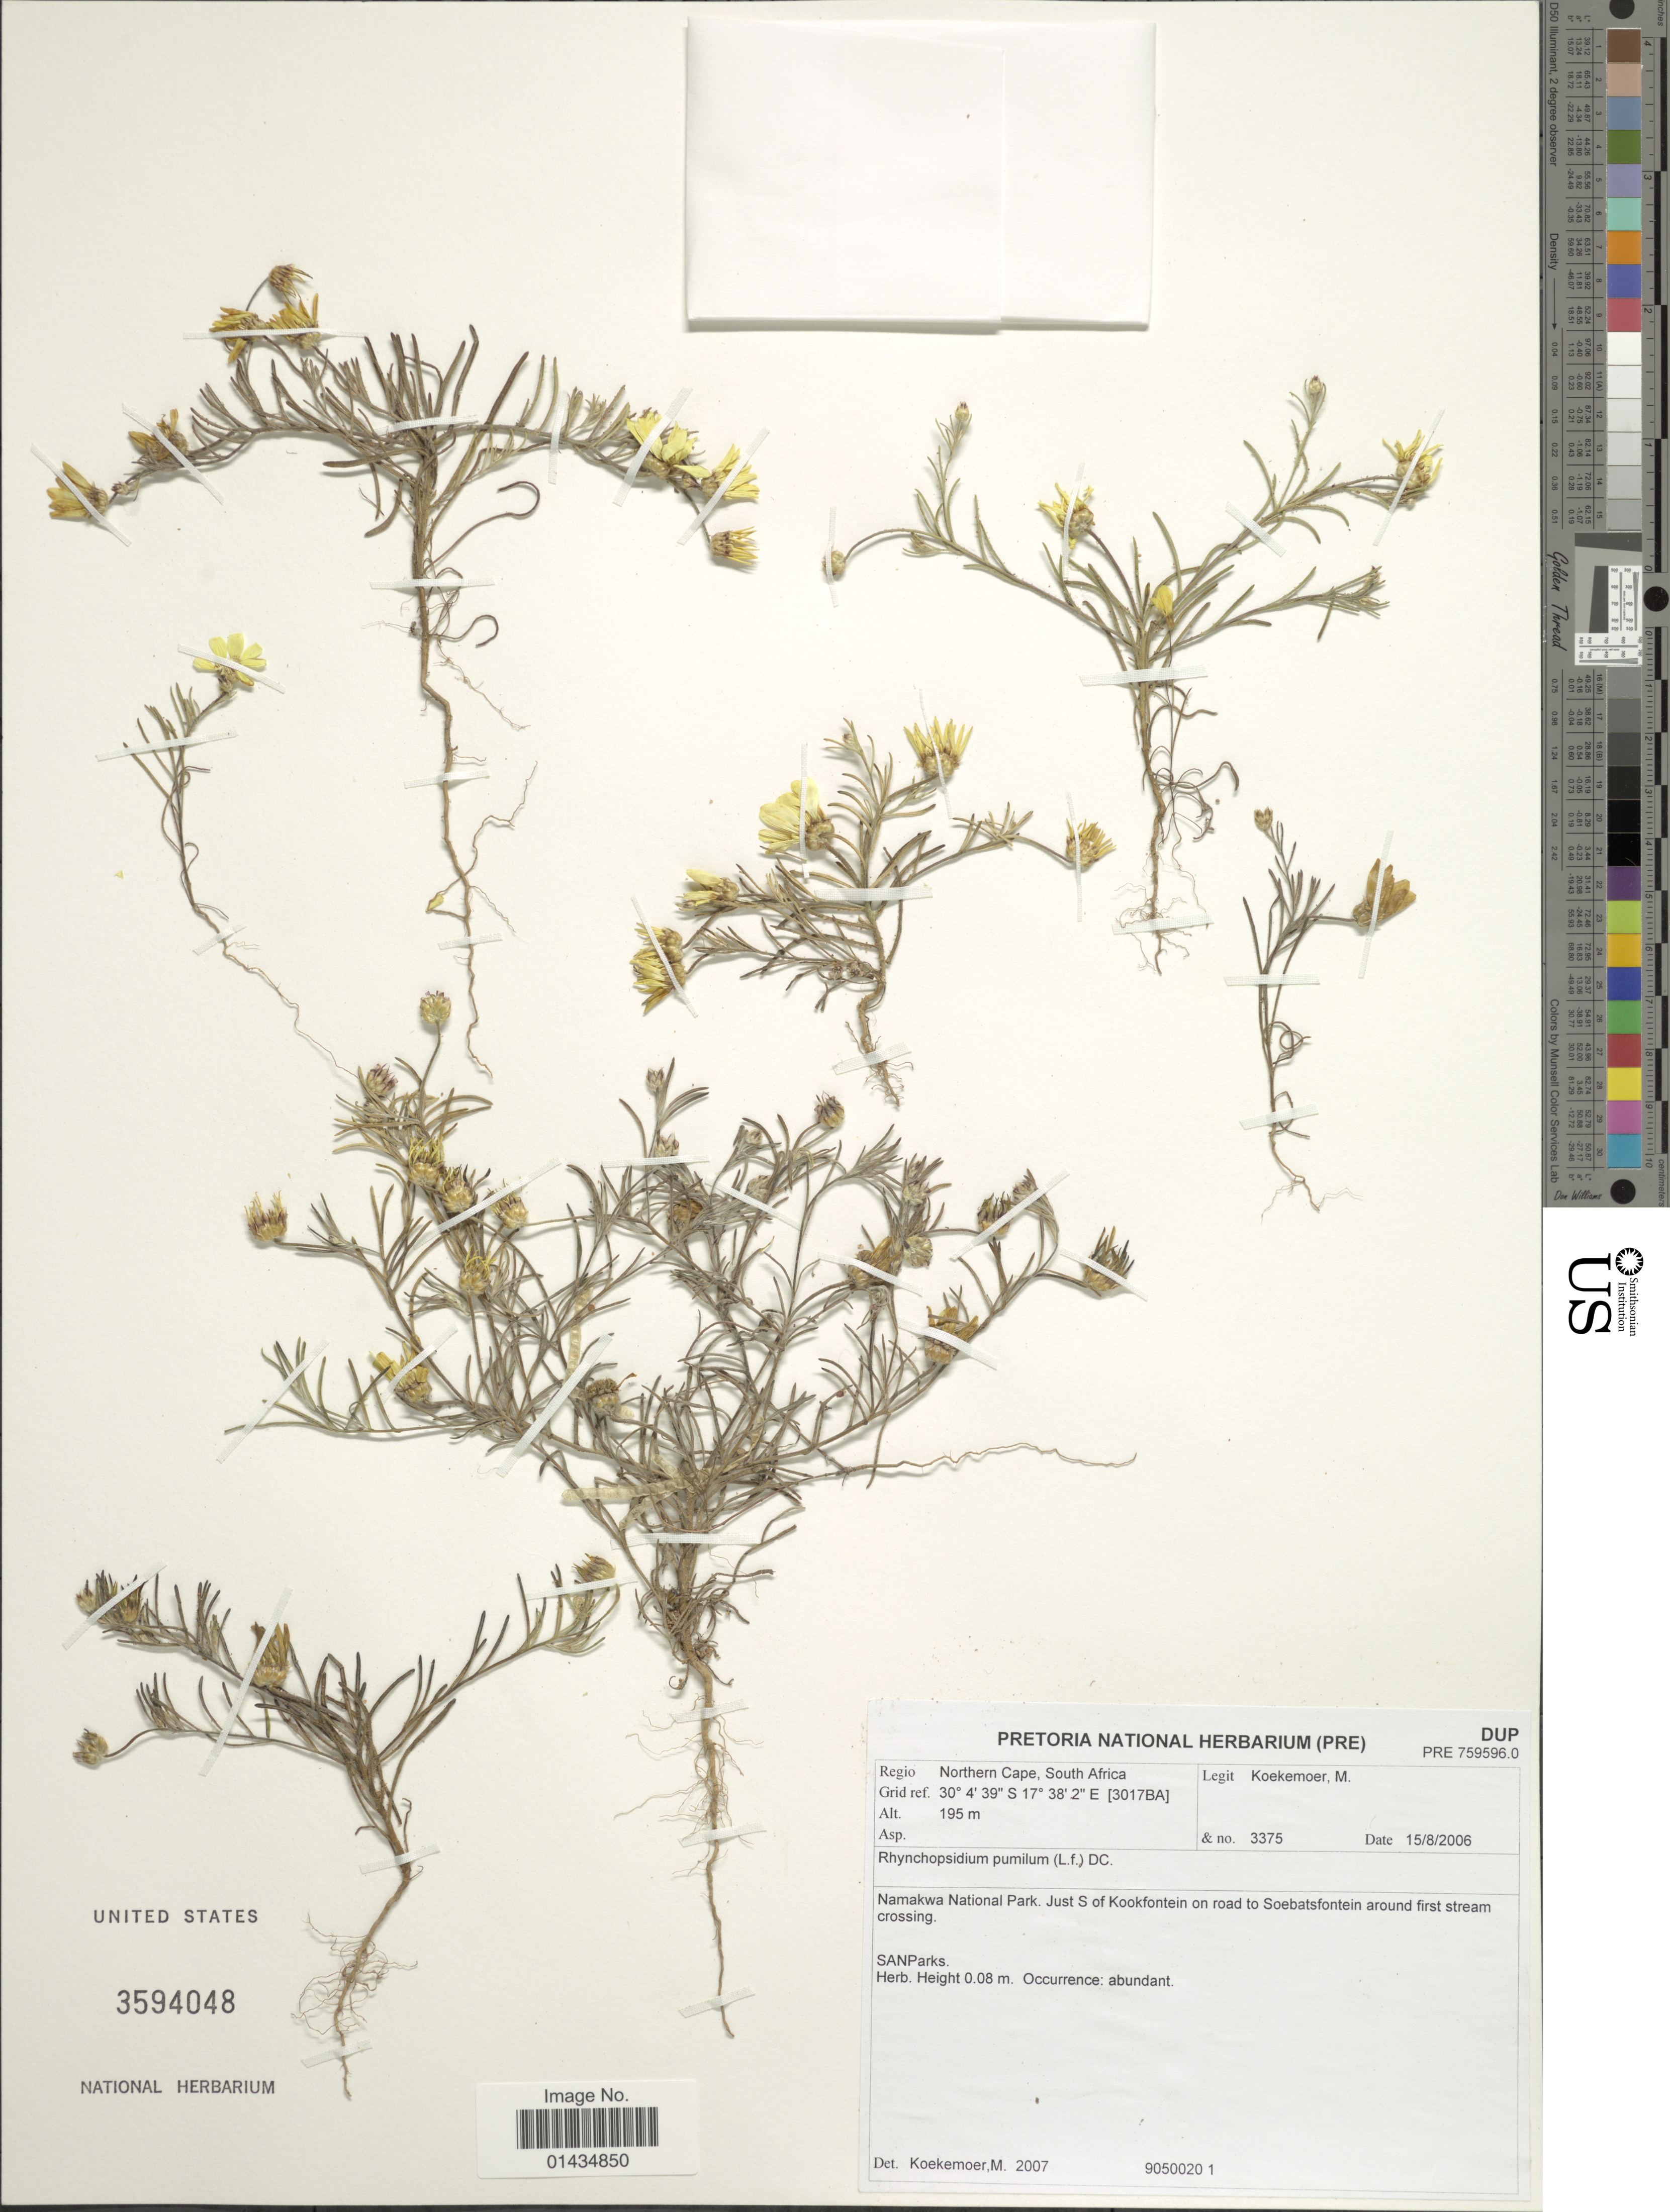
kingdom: Plantae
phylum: Tracheophyta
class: Magnoliopsida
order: Asterales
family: Asteraceae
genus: Rhynchopsidium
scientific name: Rhynchopsidium pumilum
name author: (L. f.) DC.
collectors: M. Koekemoer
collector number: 3375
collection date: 2006-08-15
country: South Africa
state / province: Northern Cape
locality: Namakwa National Park, just S of Kookfontein on road to Soebatsfontein around first stream crossing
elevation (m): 195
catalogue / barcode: US 3594048